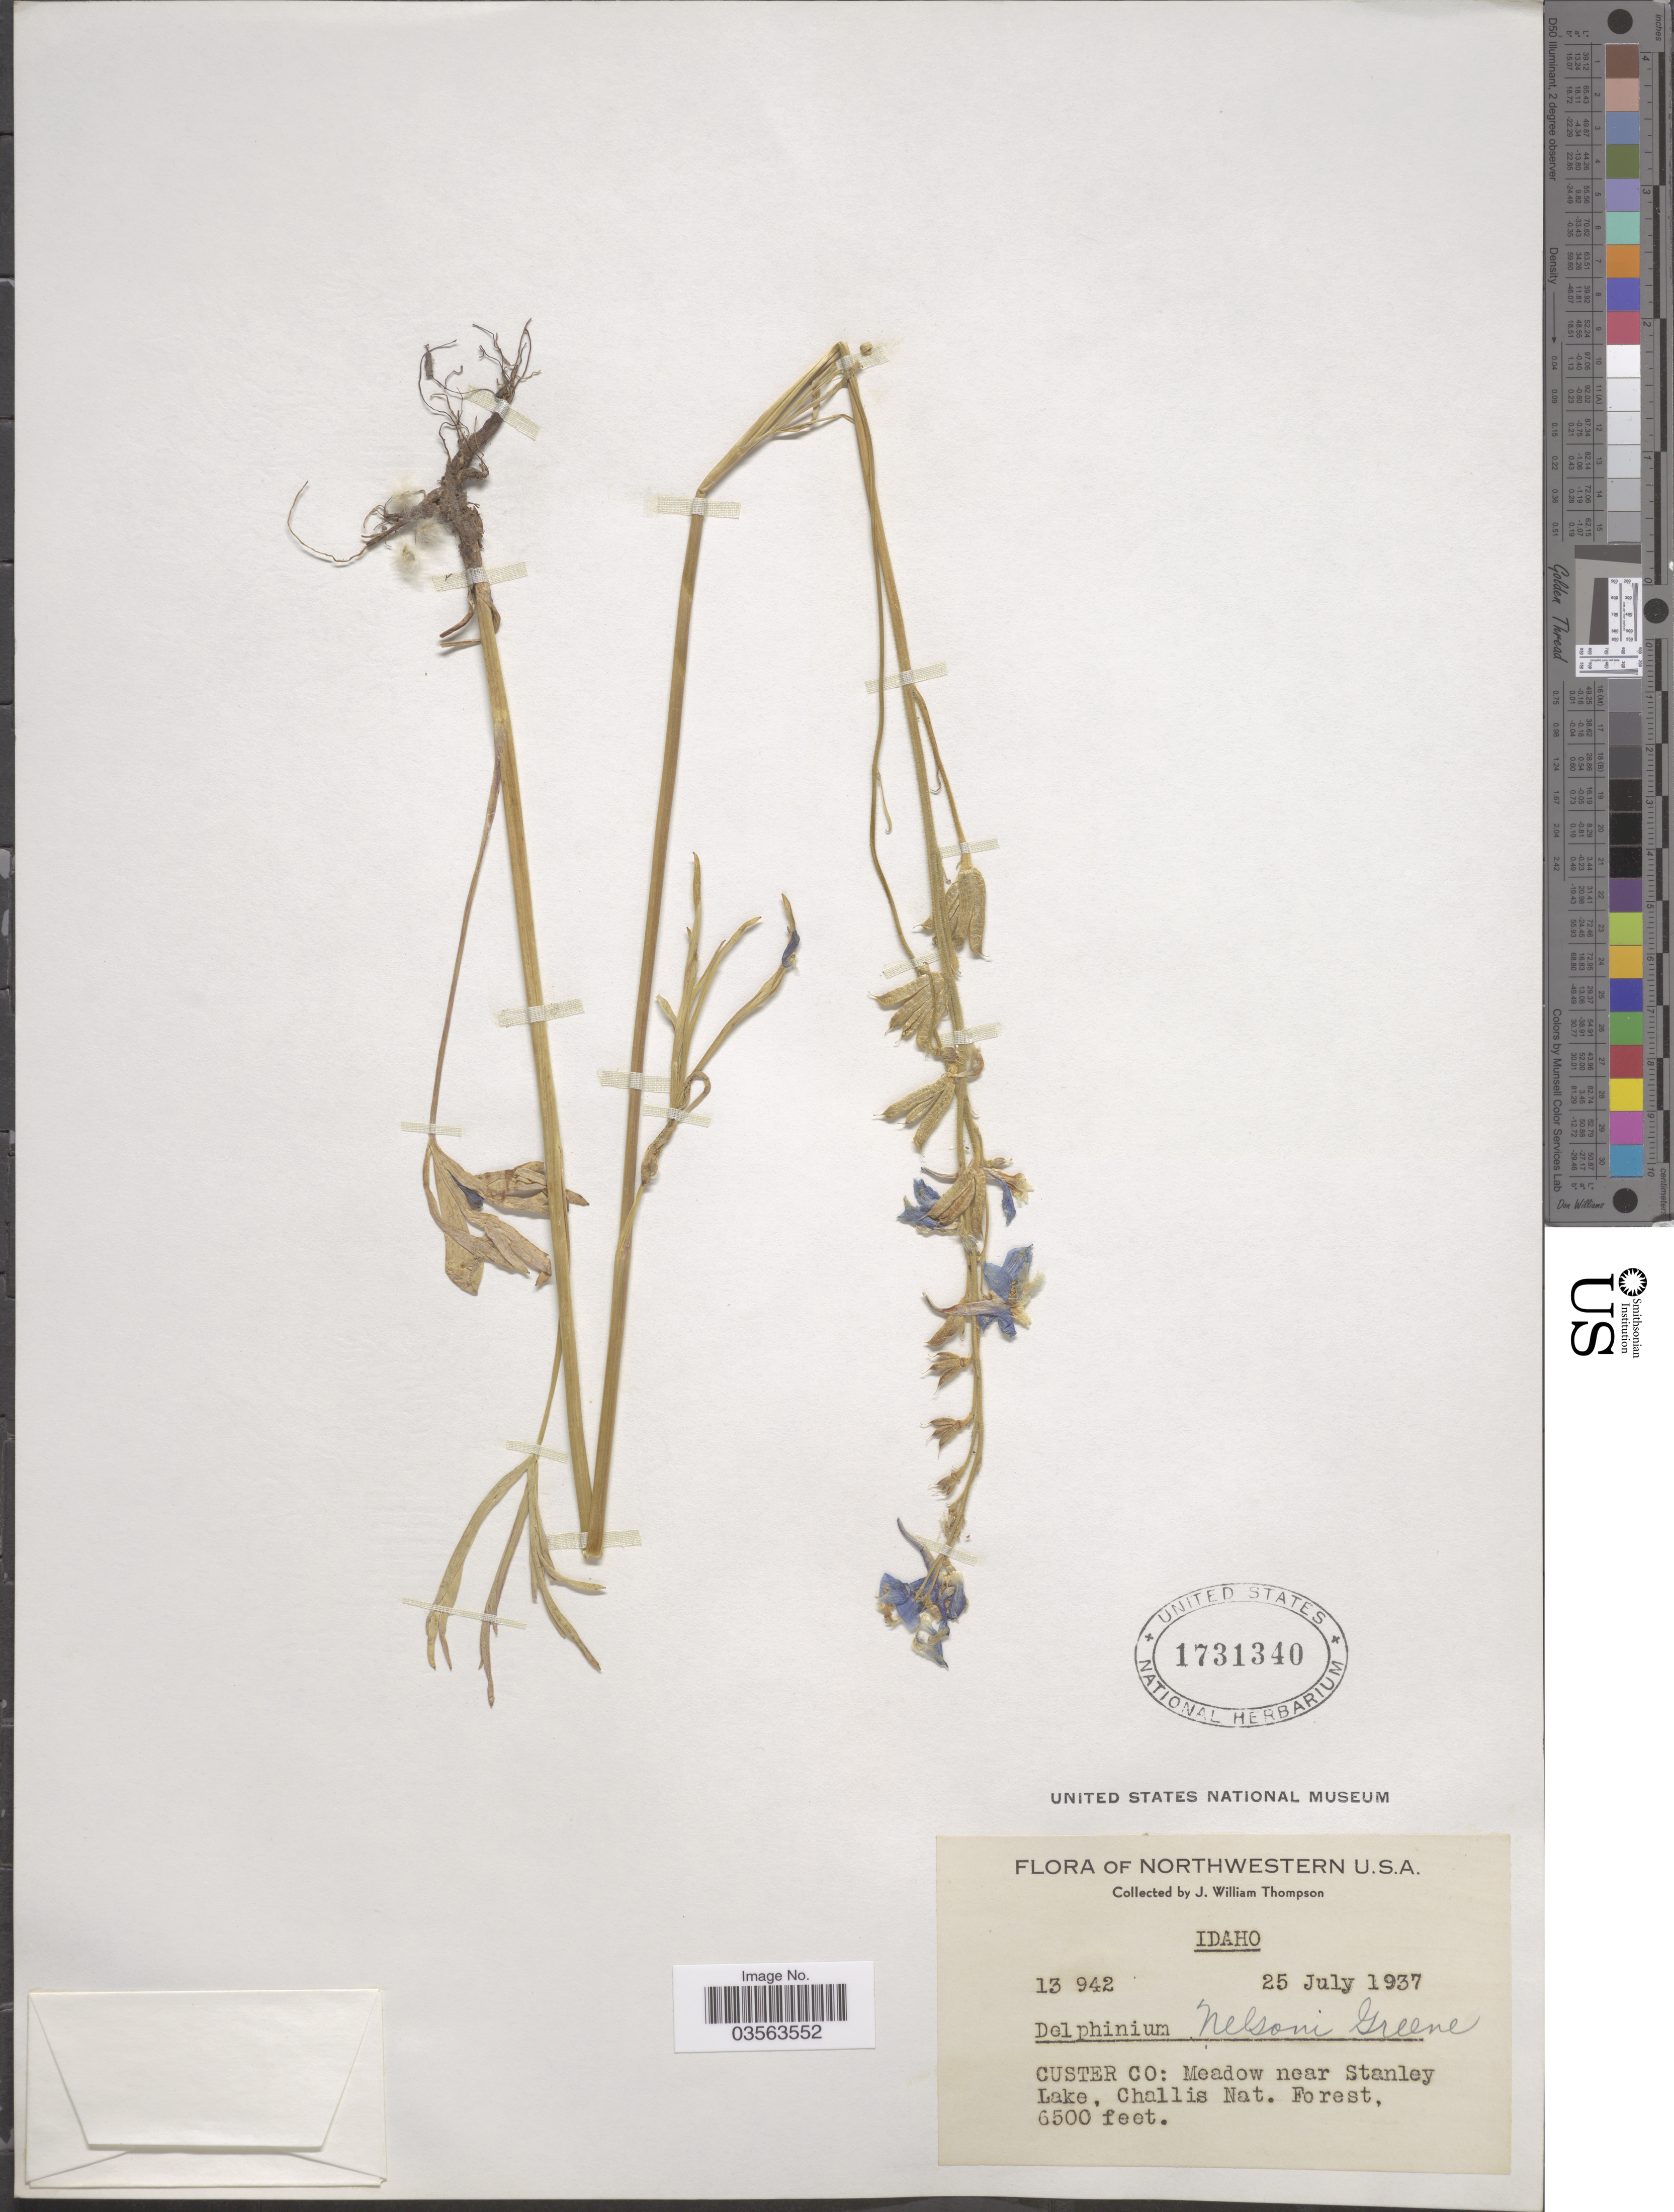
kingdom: Plantae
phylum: Tracheophyta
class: Magnoliopsida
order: Ranunculales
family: Ranunculaceae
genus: Delphinium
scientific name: Delphinium nelsonii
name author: Greene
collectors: J. W. Thompson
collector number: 13942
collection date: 1937-07-25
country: United States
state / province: Idaho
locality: Northwestern U.S.A. Custer Co: Meadow near Stanley Lake, Challis Nat. Forest.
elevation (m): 1981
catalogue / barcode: US 1731340